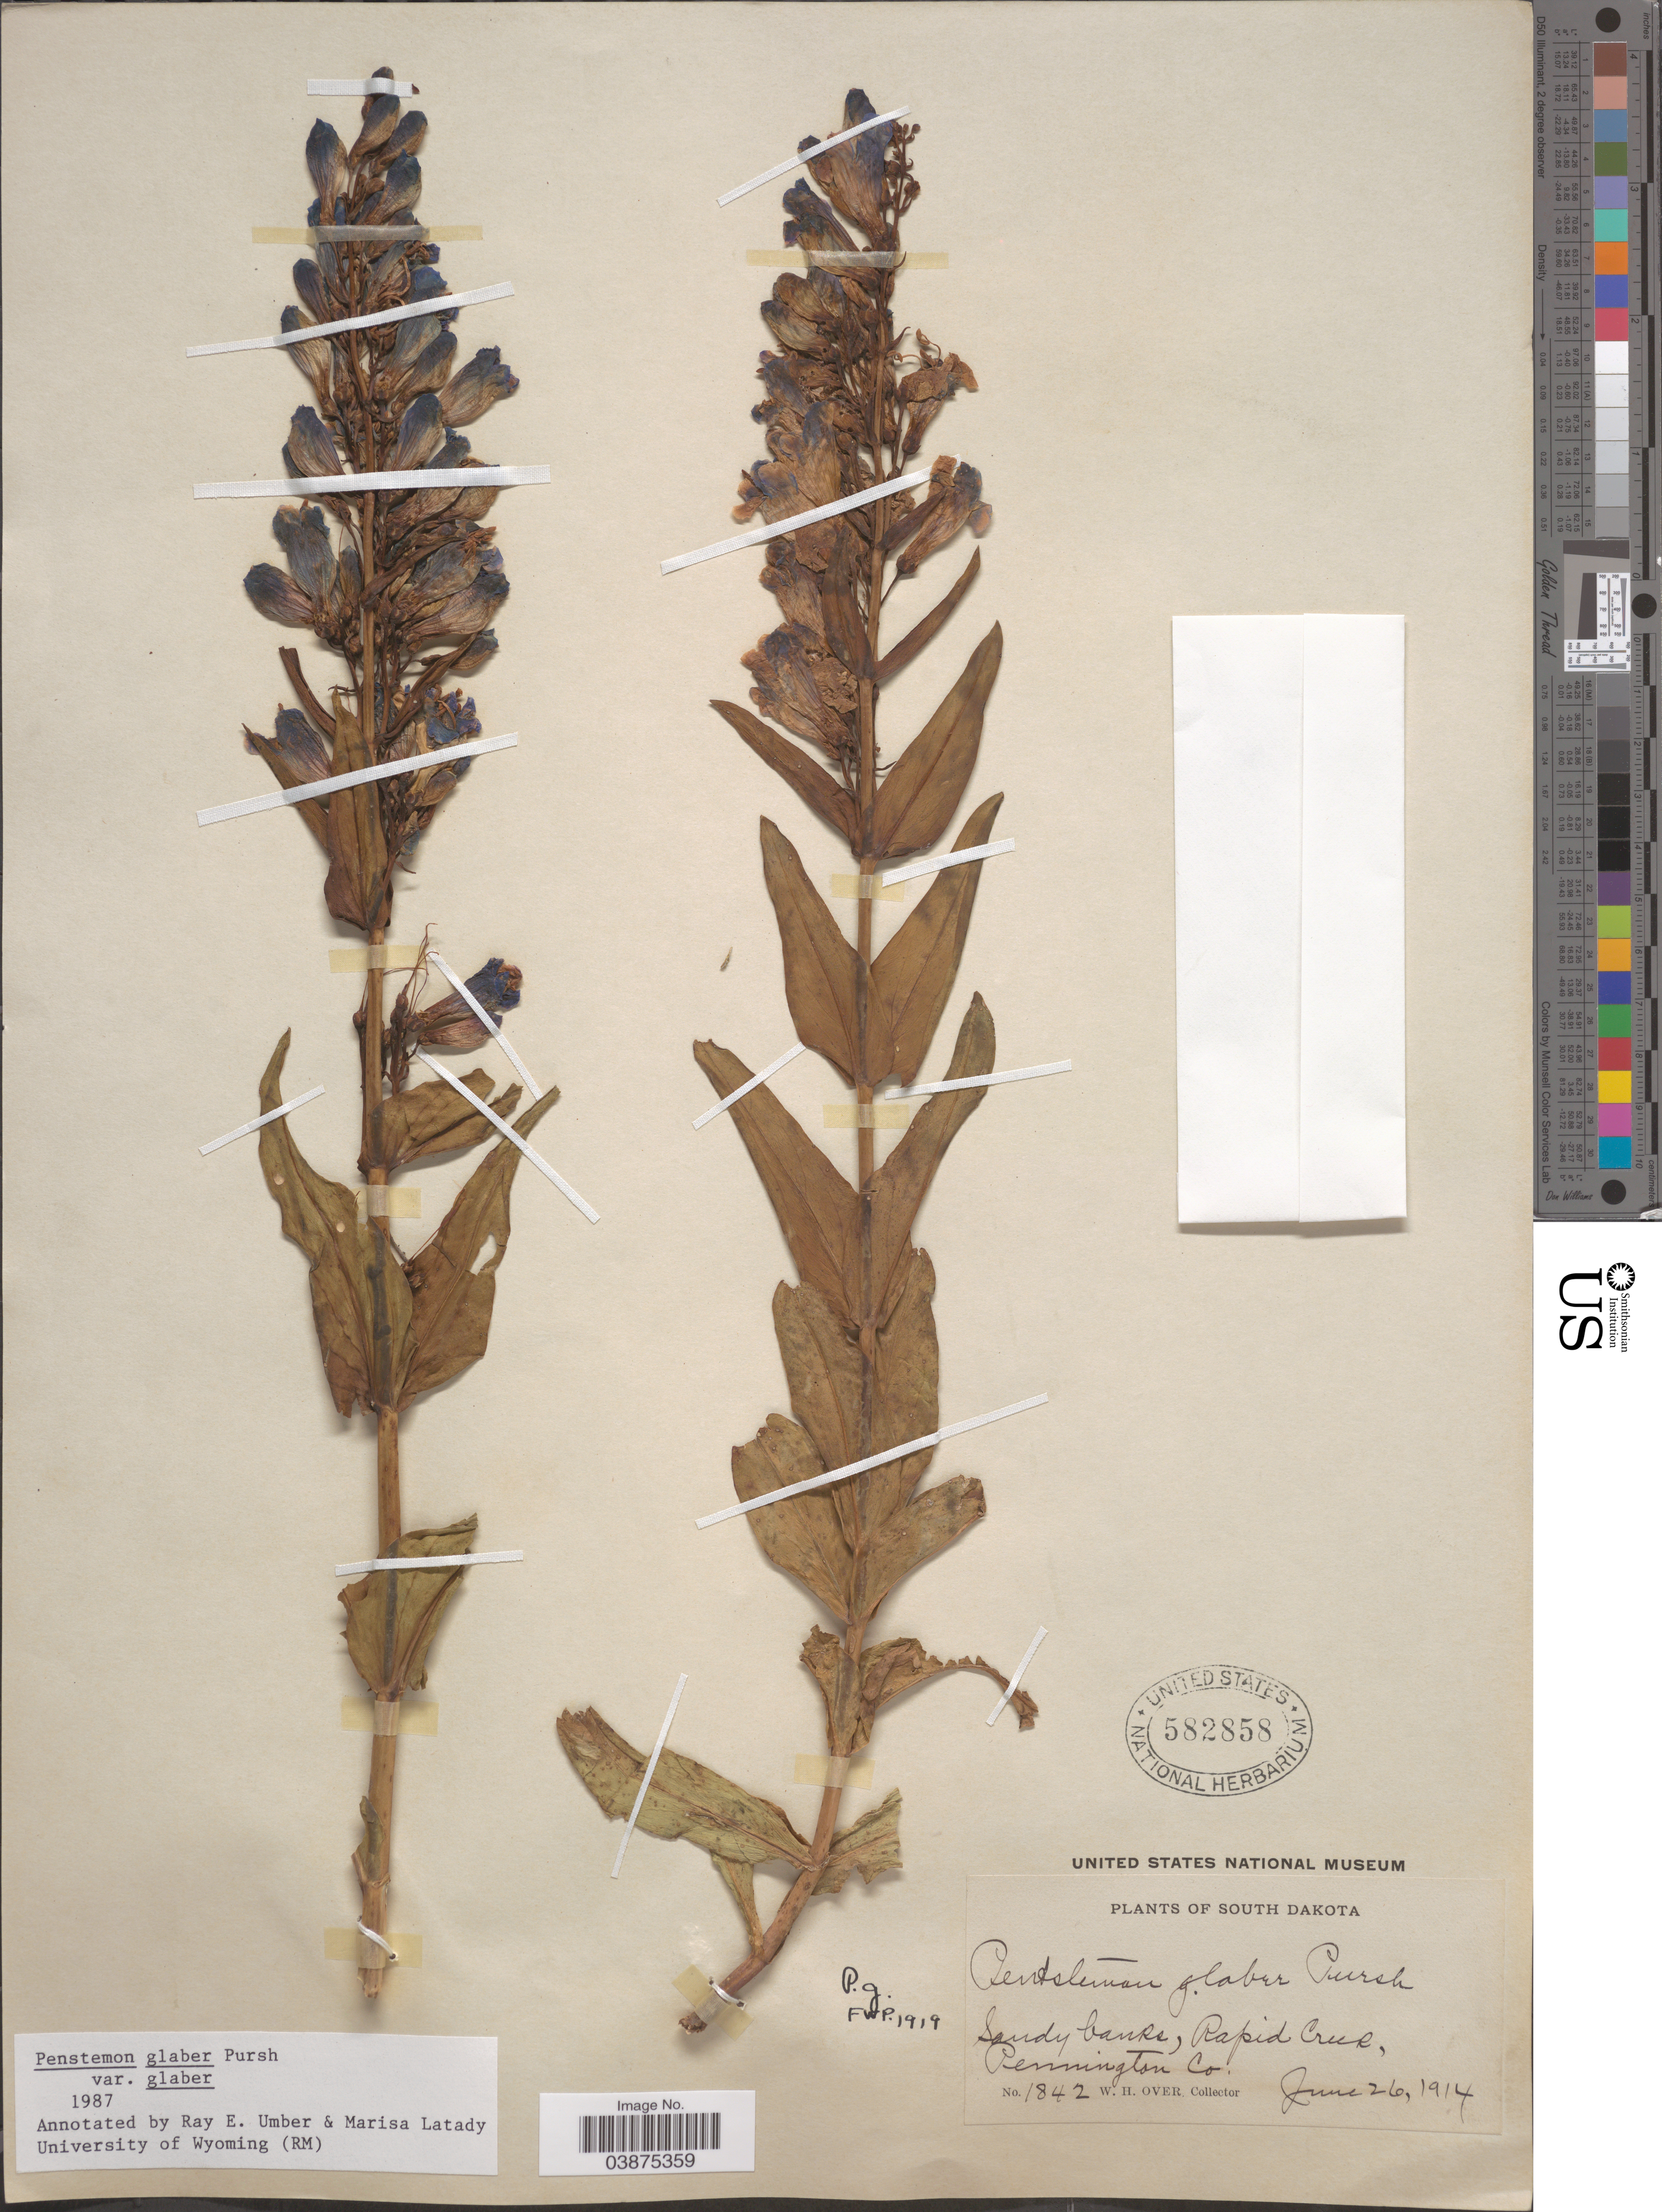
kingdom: Plantae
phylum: Tracheophyta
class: Magnoliopsida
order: Lamiales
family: Plantaginaceae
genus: Penstemon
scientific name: Penstemon glaber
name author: Pursh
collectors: W. Over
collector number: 1842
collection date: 1914-06-26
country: United States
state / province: South Dakota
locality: Sandy banks, Rapid Creek, Pennington Co.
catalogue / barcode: US 582858